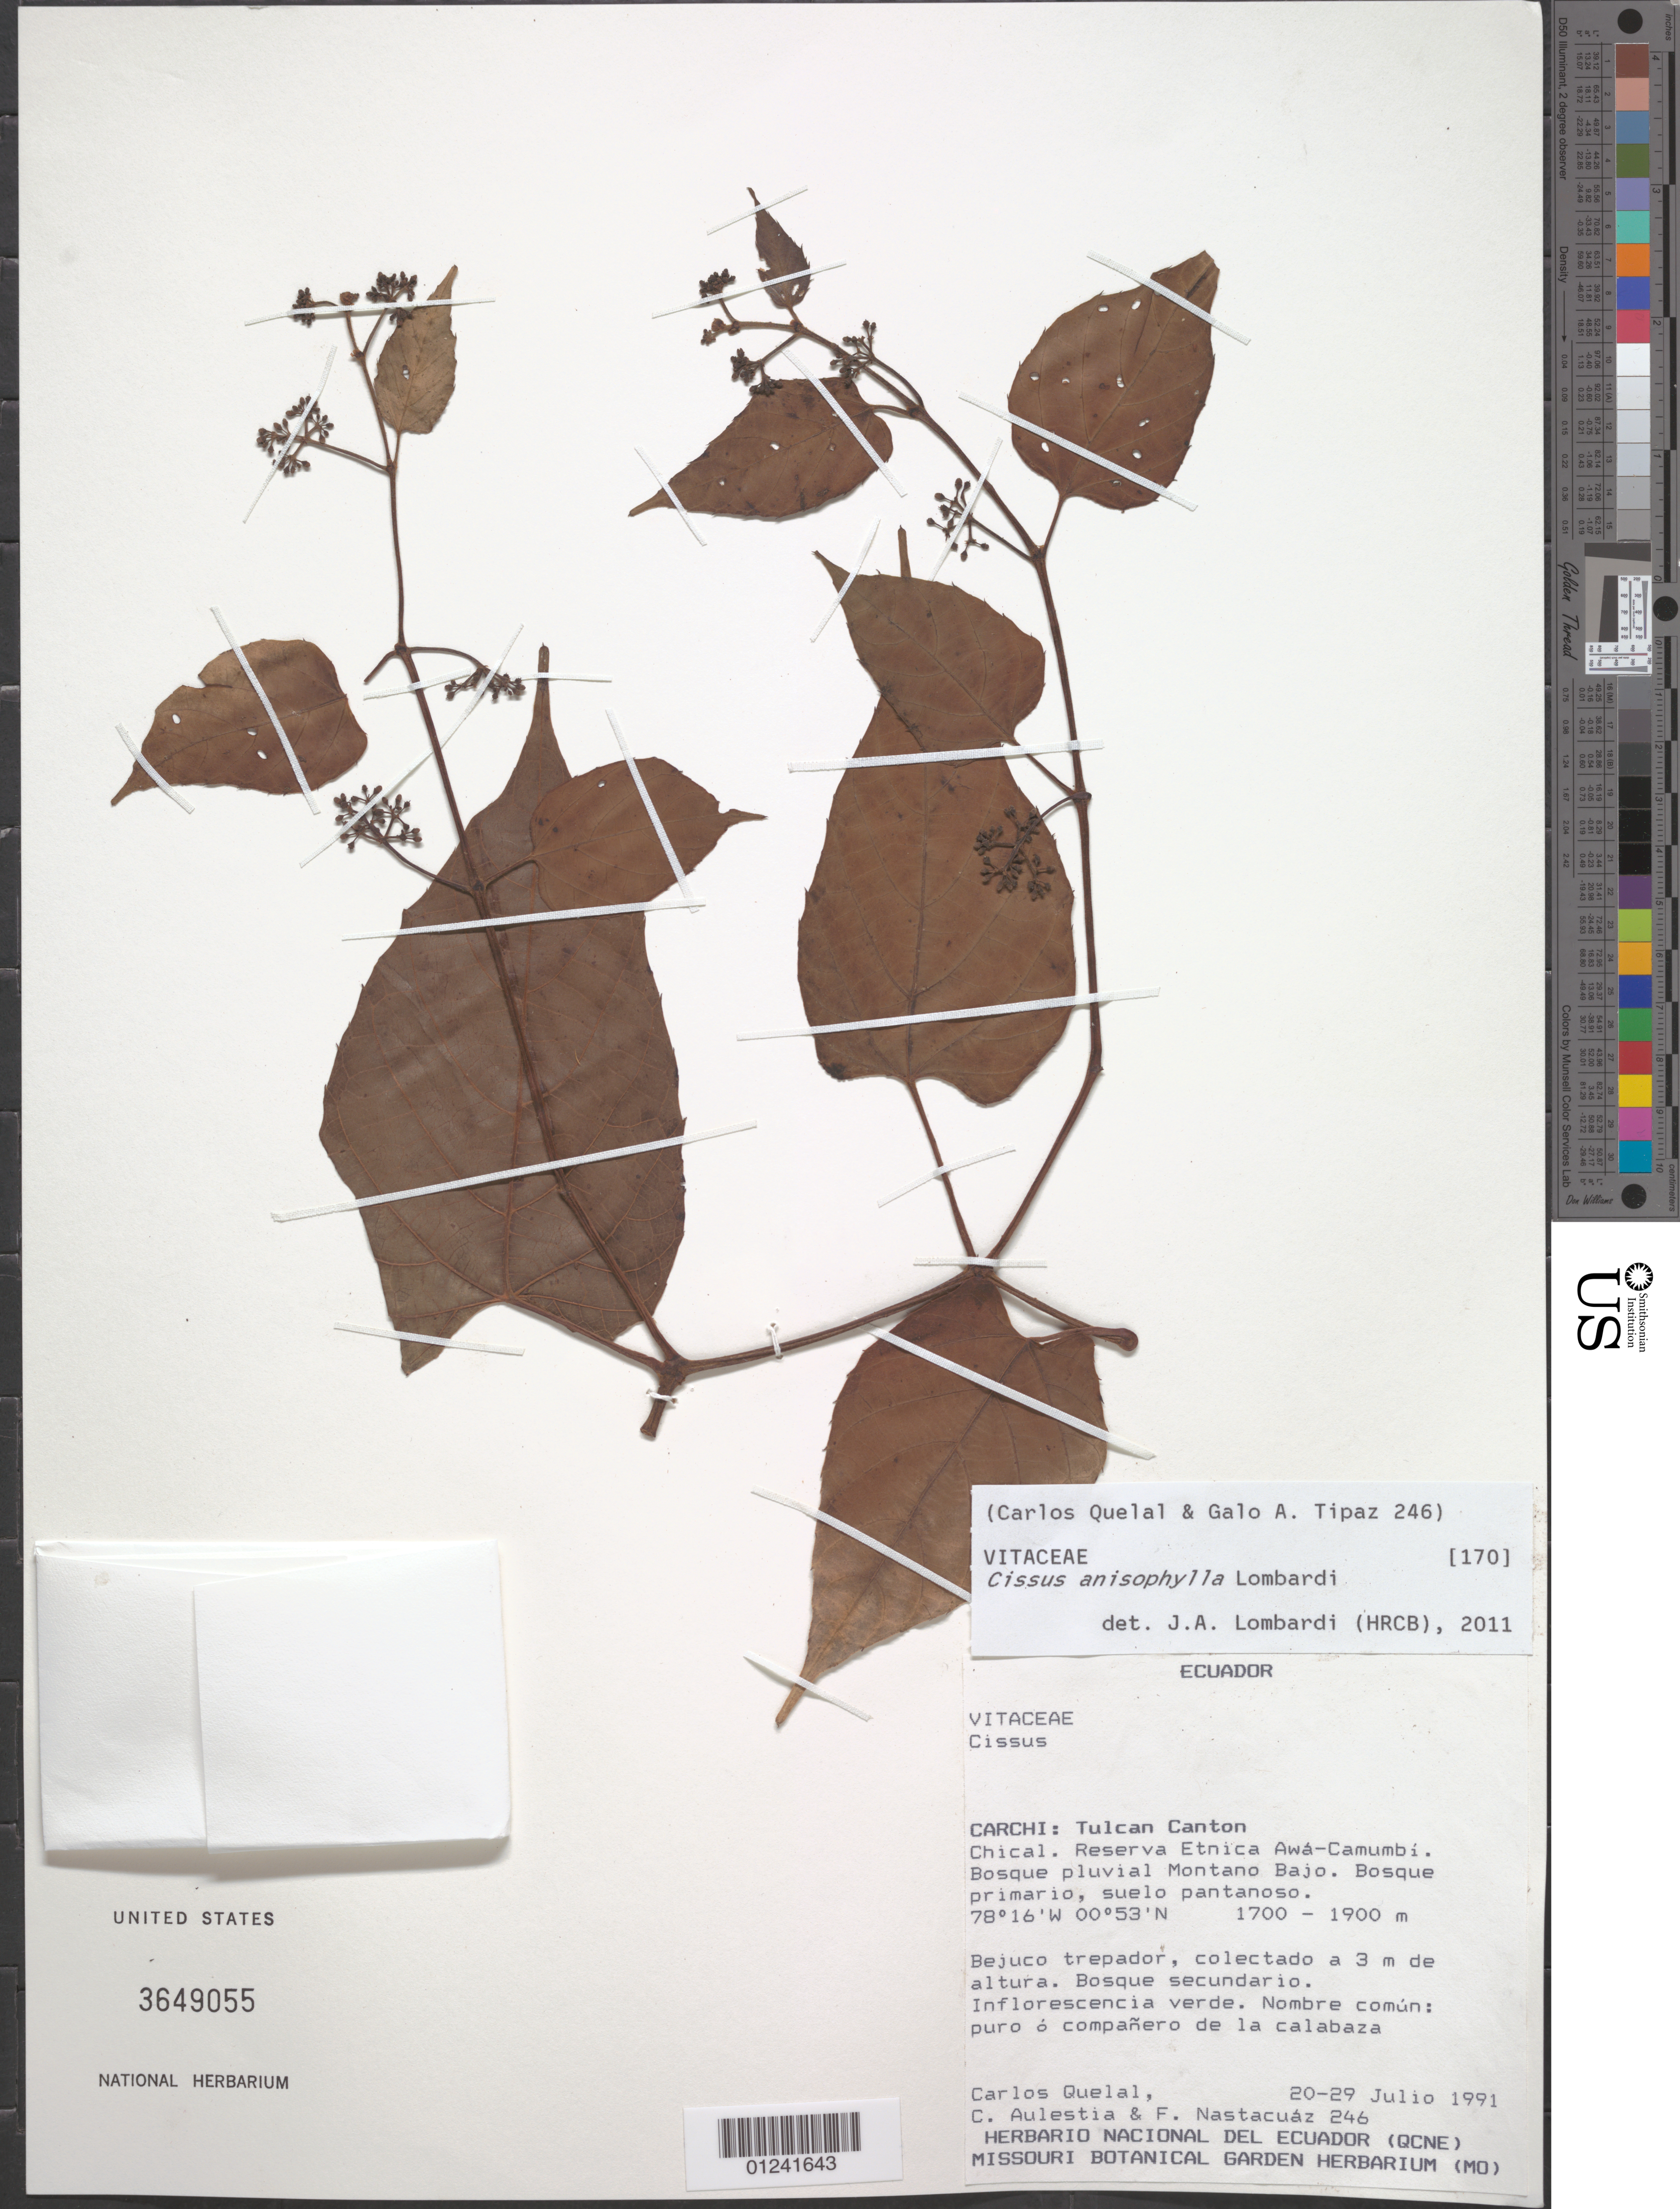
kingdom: Plantae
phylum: Tracheophyta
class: Magnoliopsida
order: Vitales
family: Vitaceae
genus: Cissus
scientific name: Cissus anisophylla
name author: Lombardi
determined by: Lombardi, Julio A.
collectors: C. Quelal, C. Aulestia & F. Nastacuáz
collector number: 246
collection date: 1991-07-20/1991-07-29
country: Ecuador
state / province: Carchi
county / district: Tulcan Canton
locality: Chical. Reserva Etnica Awa-Camumbi. Bosque pluvial Montano Bajo. Bosque primario, suelo pantanoso.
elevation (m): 1700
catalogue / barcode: US 3649055